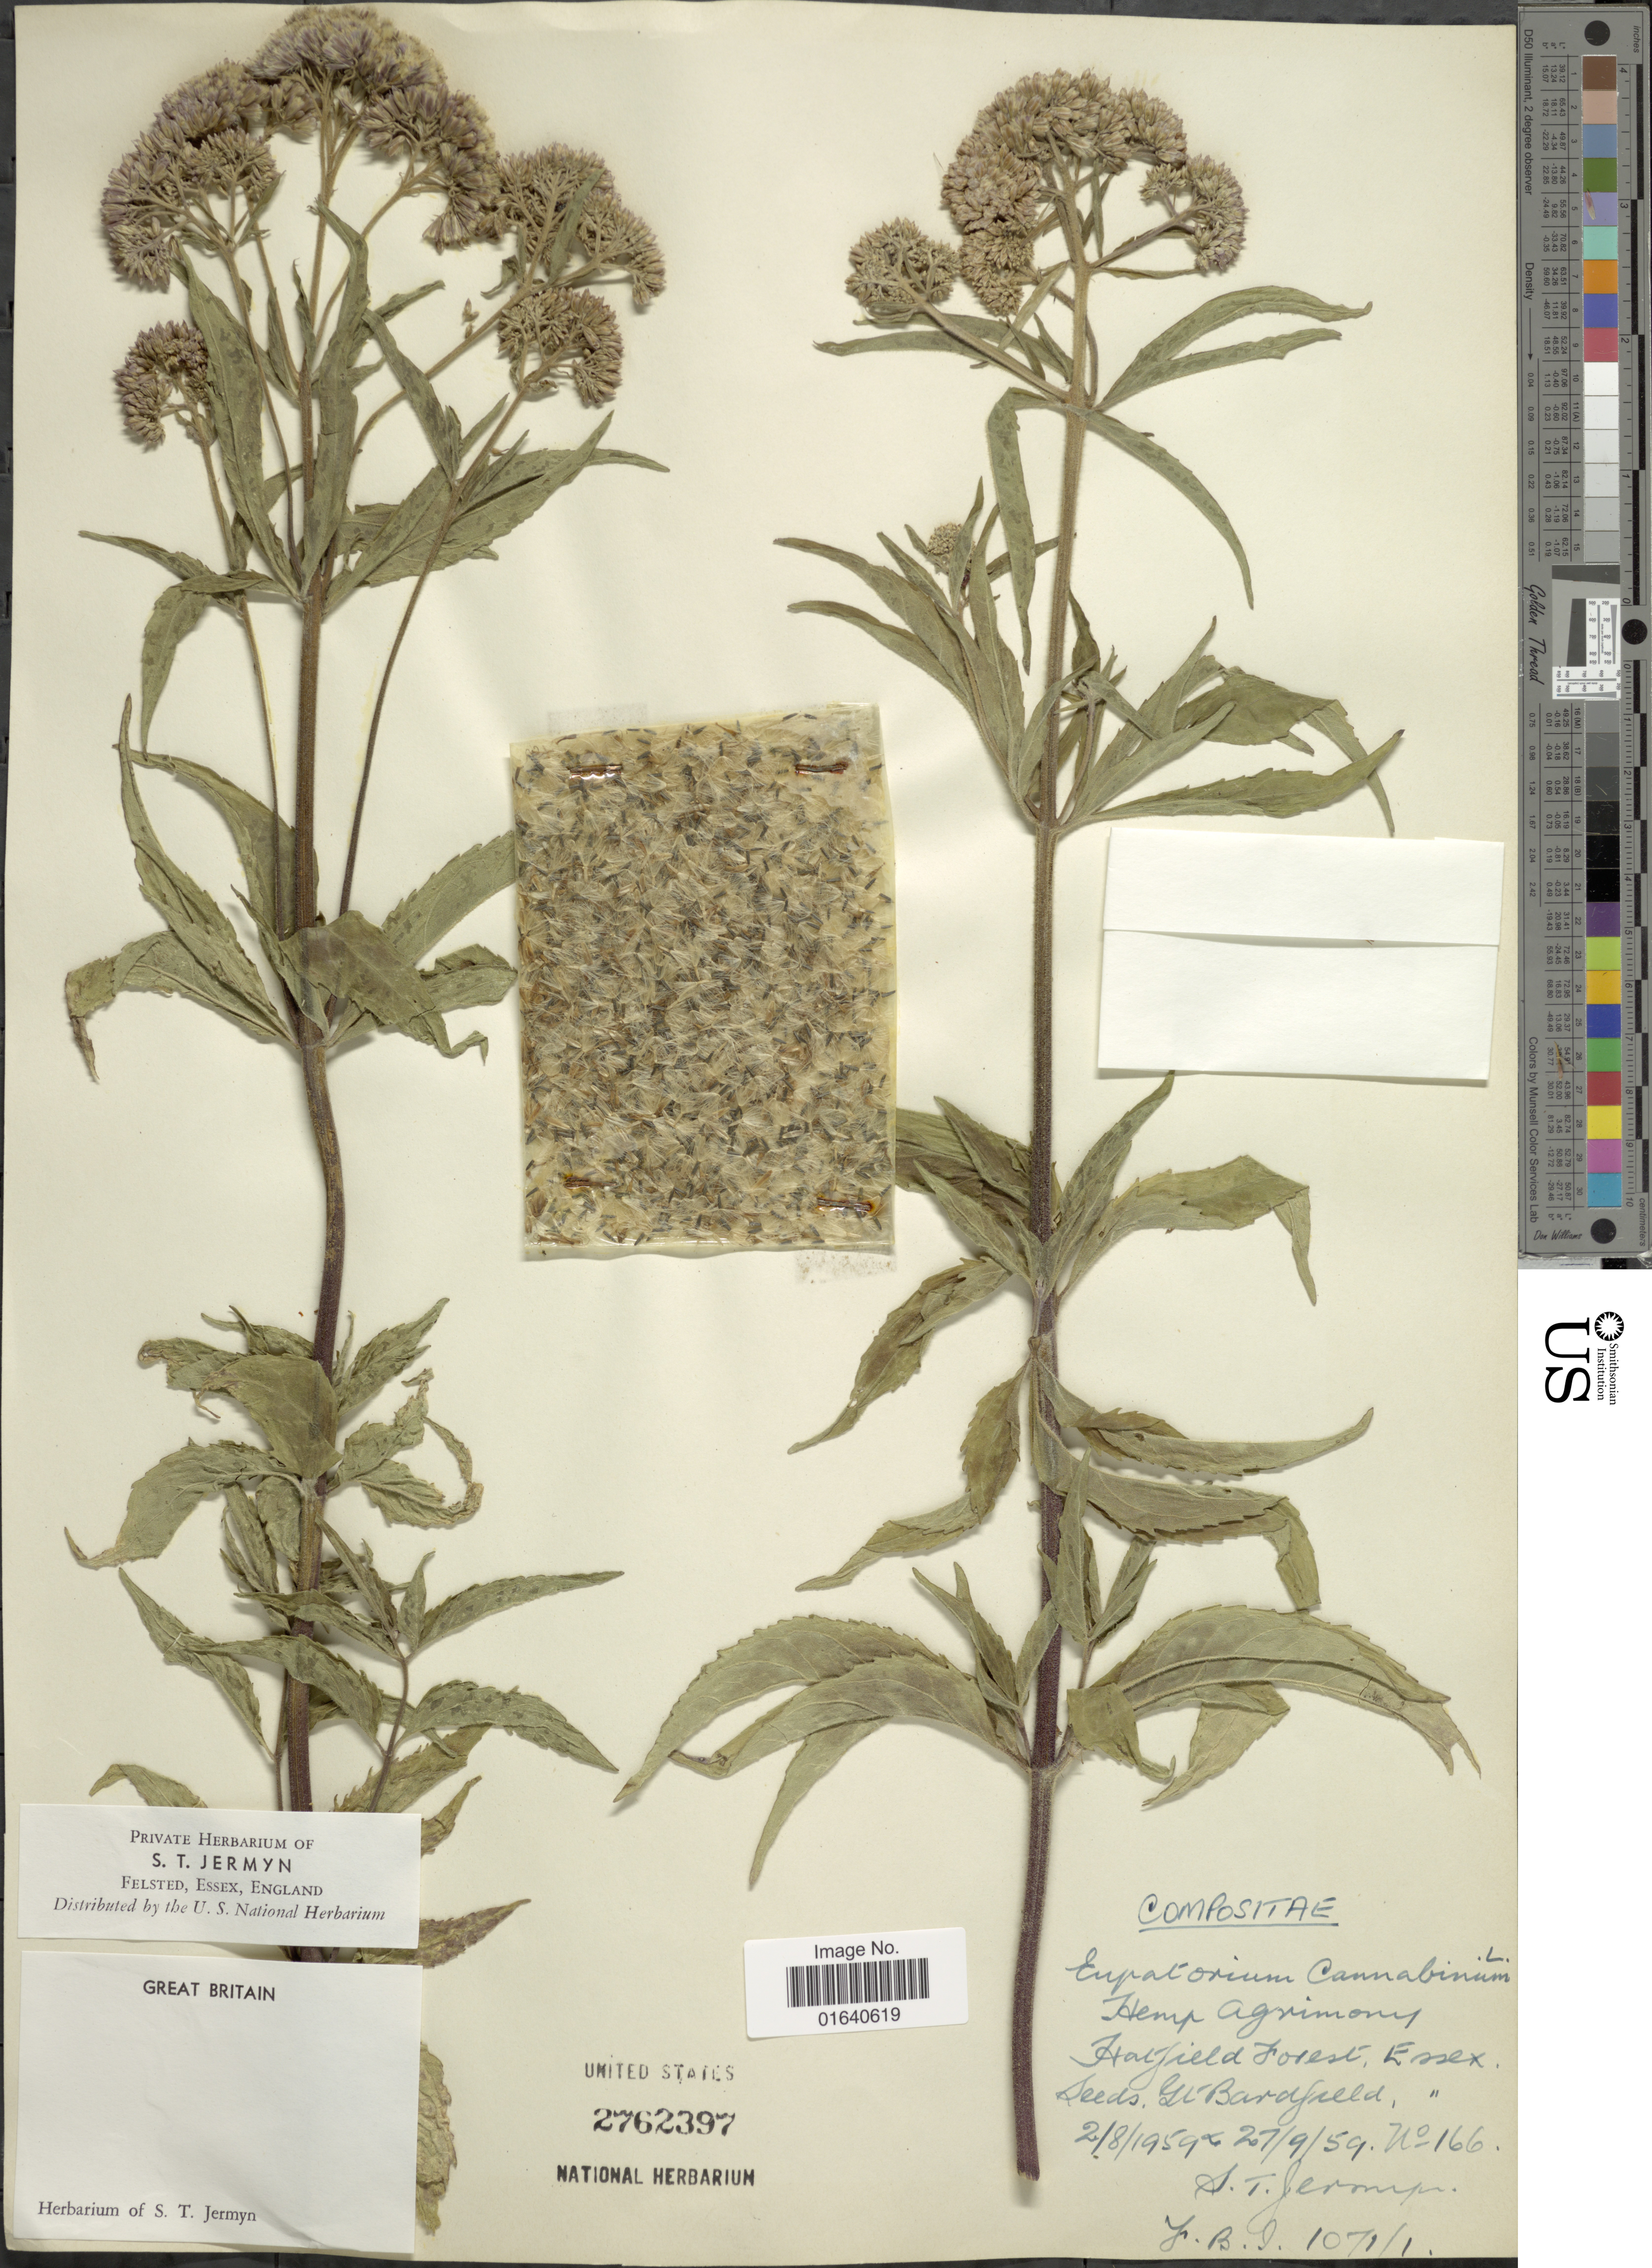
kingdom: Plantae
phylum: Tracheophyta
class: Magnoliopsida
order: Asterales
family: Asteraceae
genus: Eupatorium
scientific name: Eupatorium cannabinum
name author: L.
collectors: S. Jermyn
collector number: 166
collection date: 1959-08-02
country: United Kingdom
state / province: England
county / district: Essex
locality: Hatfield Forest, Great Bardfield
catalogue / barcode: US 2762397